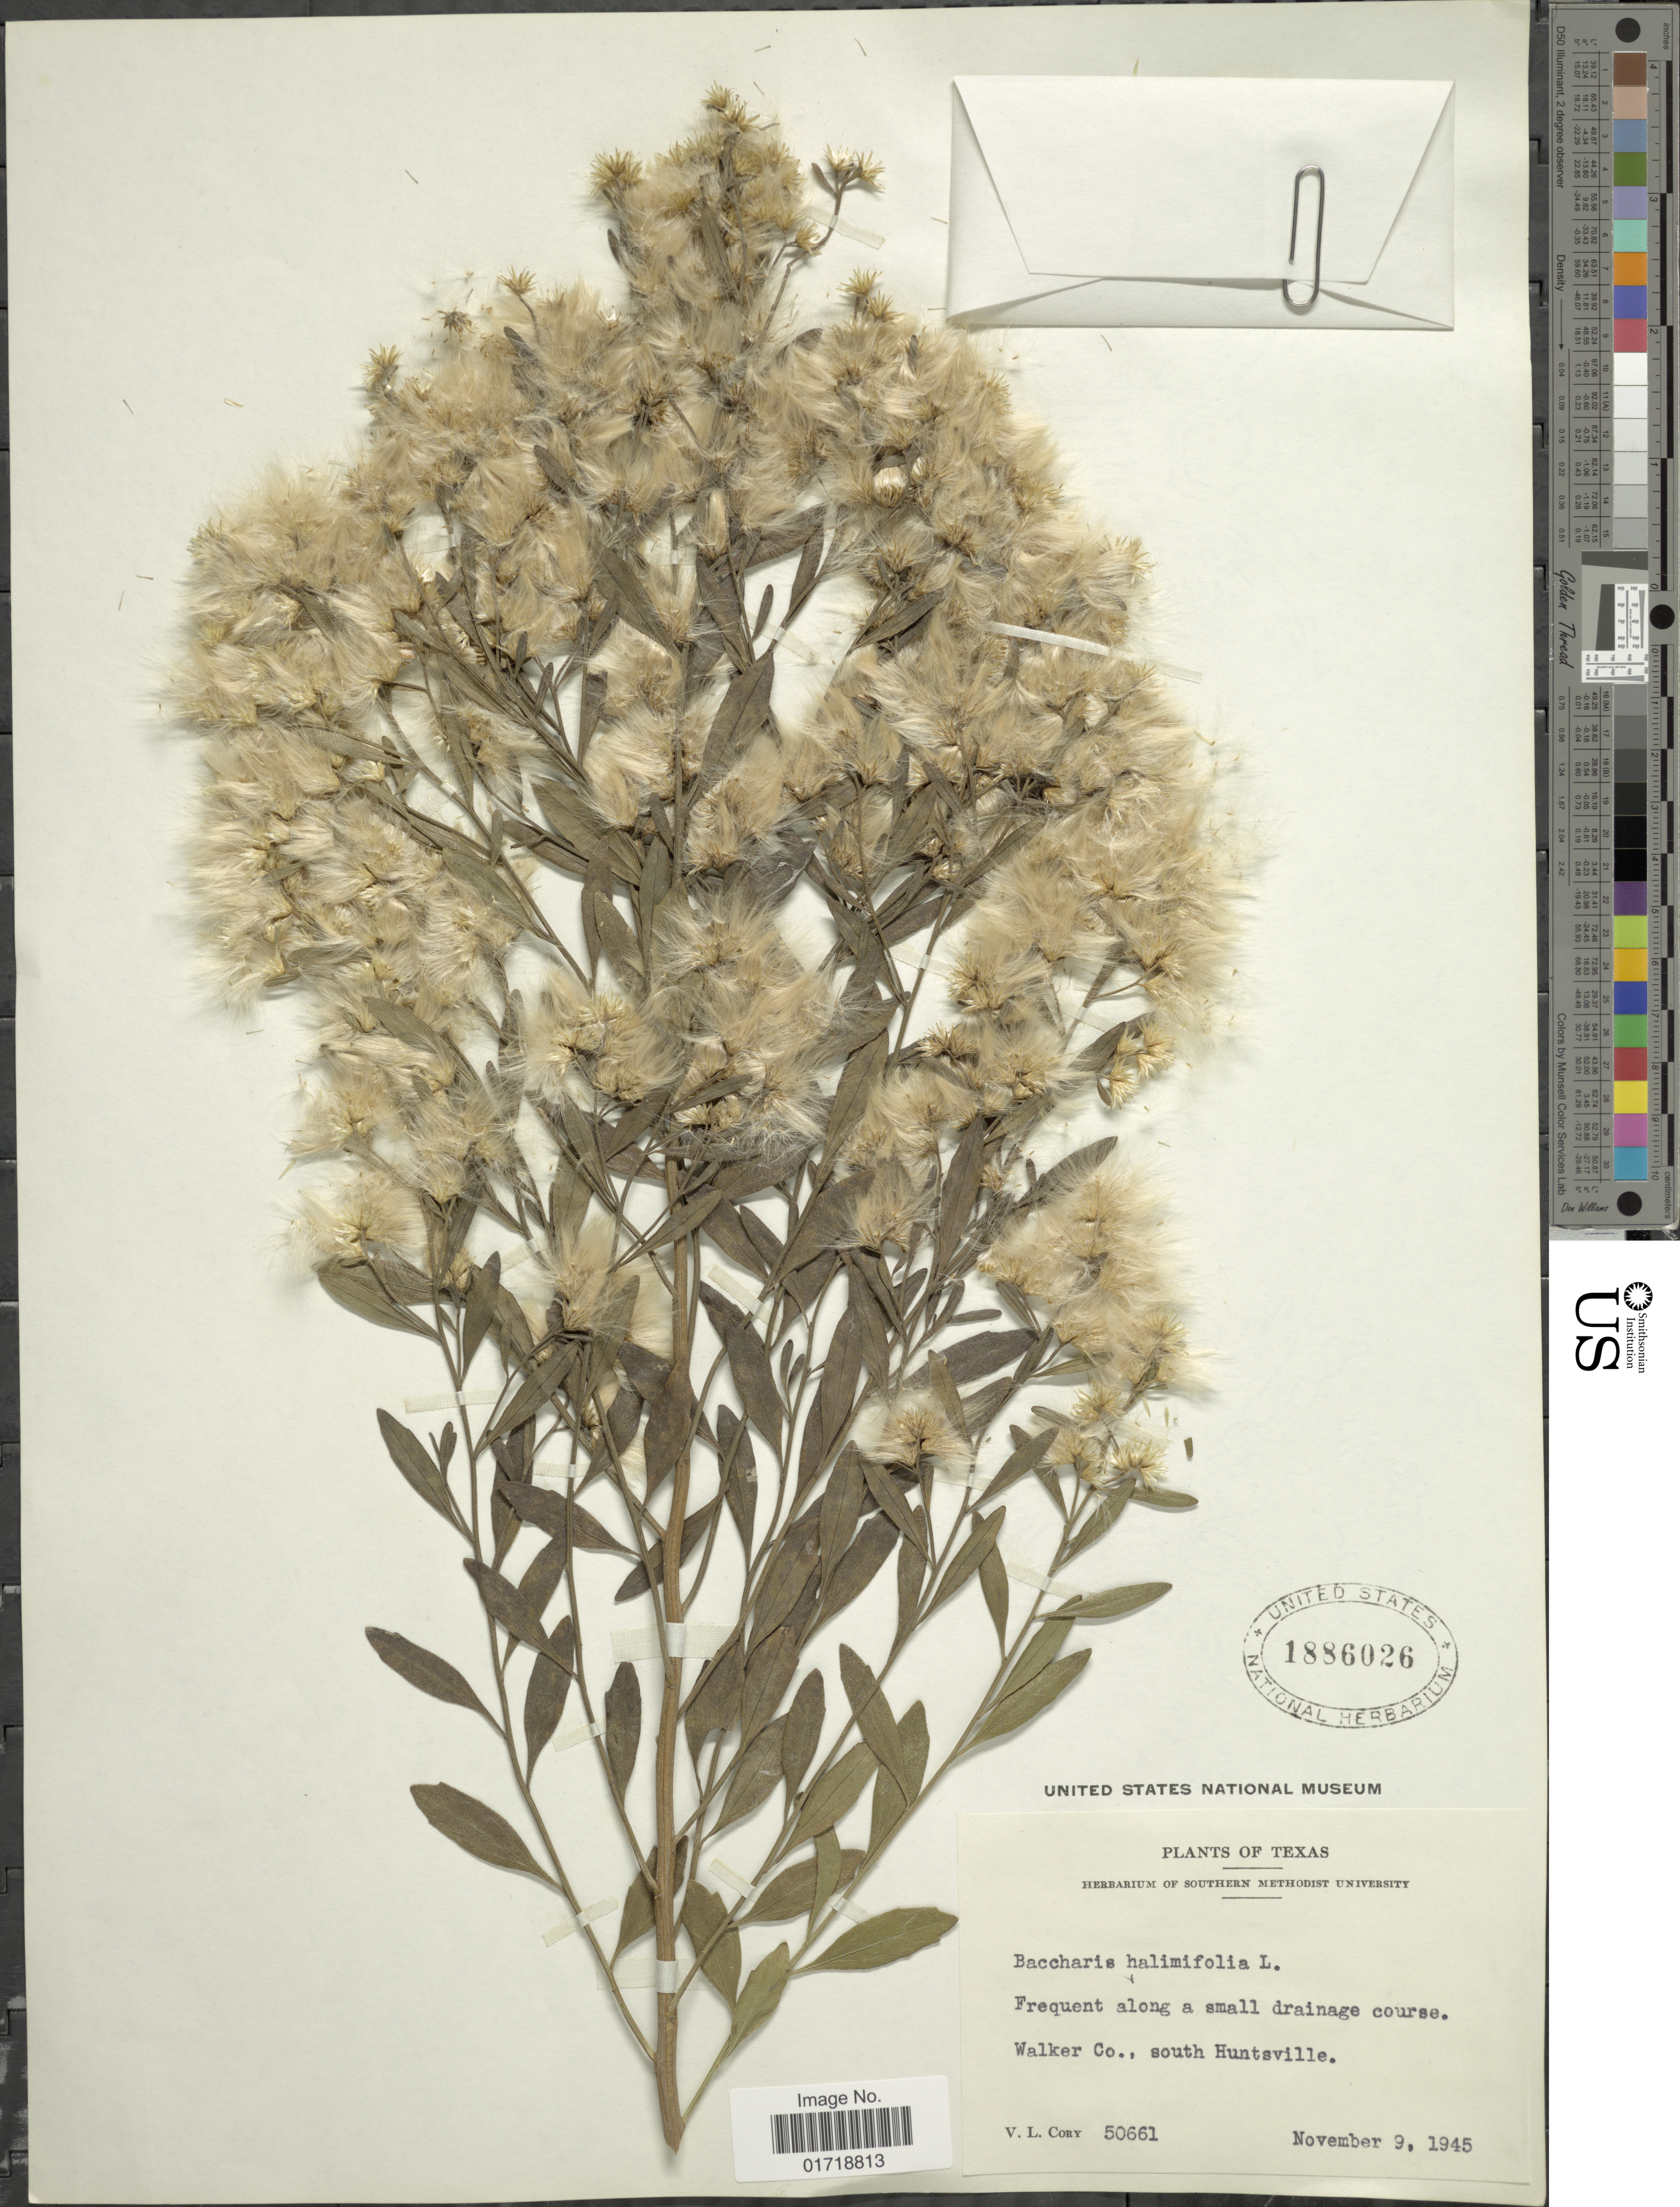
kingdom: Plantae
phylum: Tracheophyta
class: Magnoliopsida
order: Asterales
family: Asteraceae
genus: Baccharis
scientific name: Baccharis halimifolia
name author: L.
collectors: V. Cory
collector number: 50661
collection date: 1945-11-09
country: United States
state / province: Texas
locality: Frequent along a small drainage course, Walker Co., south Huntsville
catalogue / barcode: US 1886026